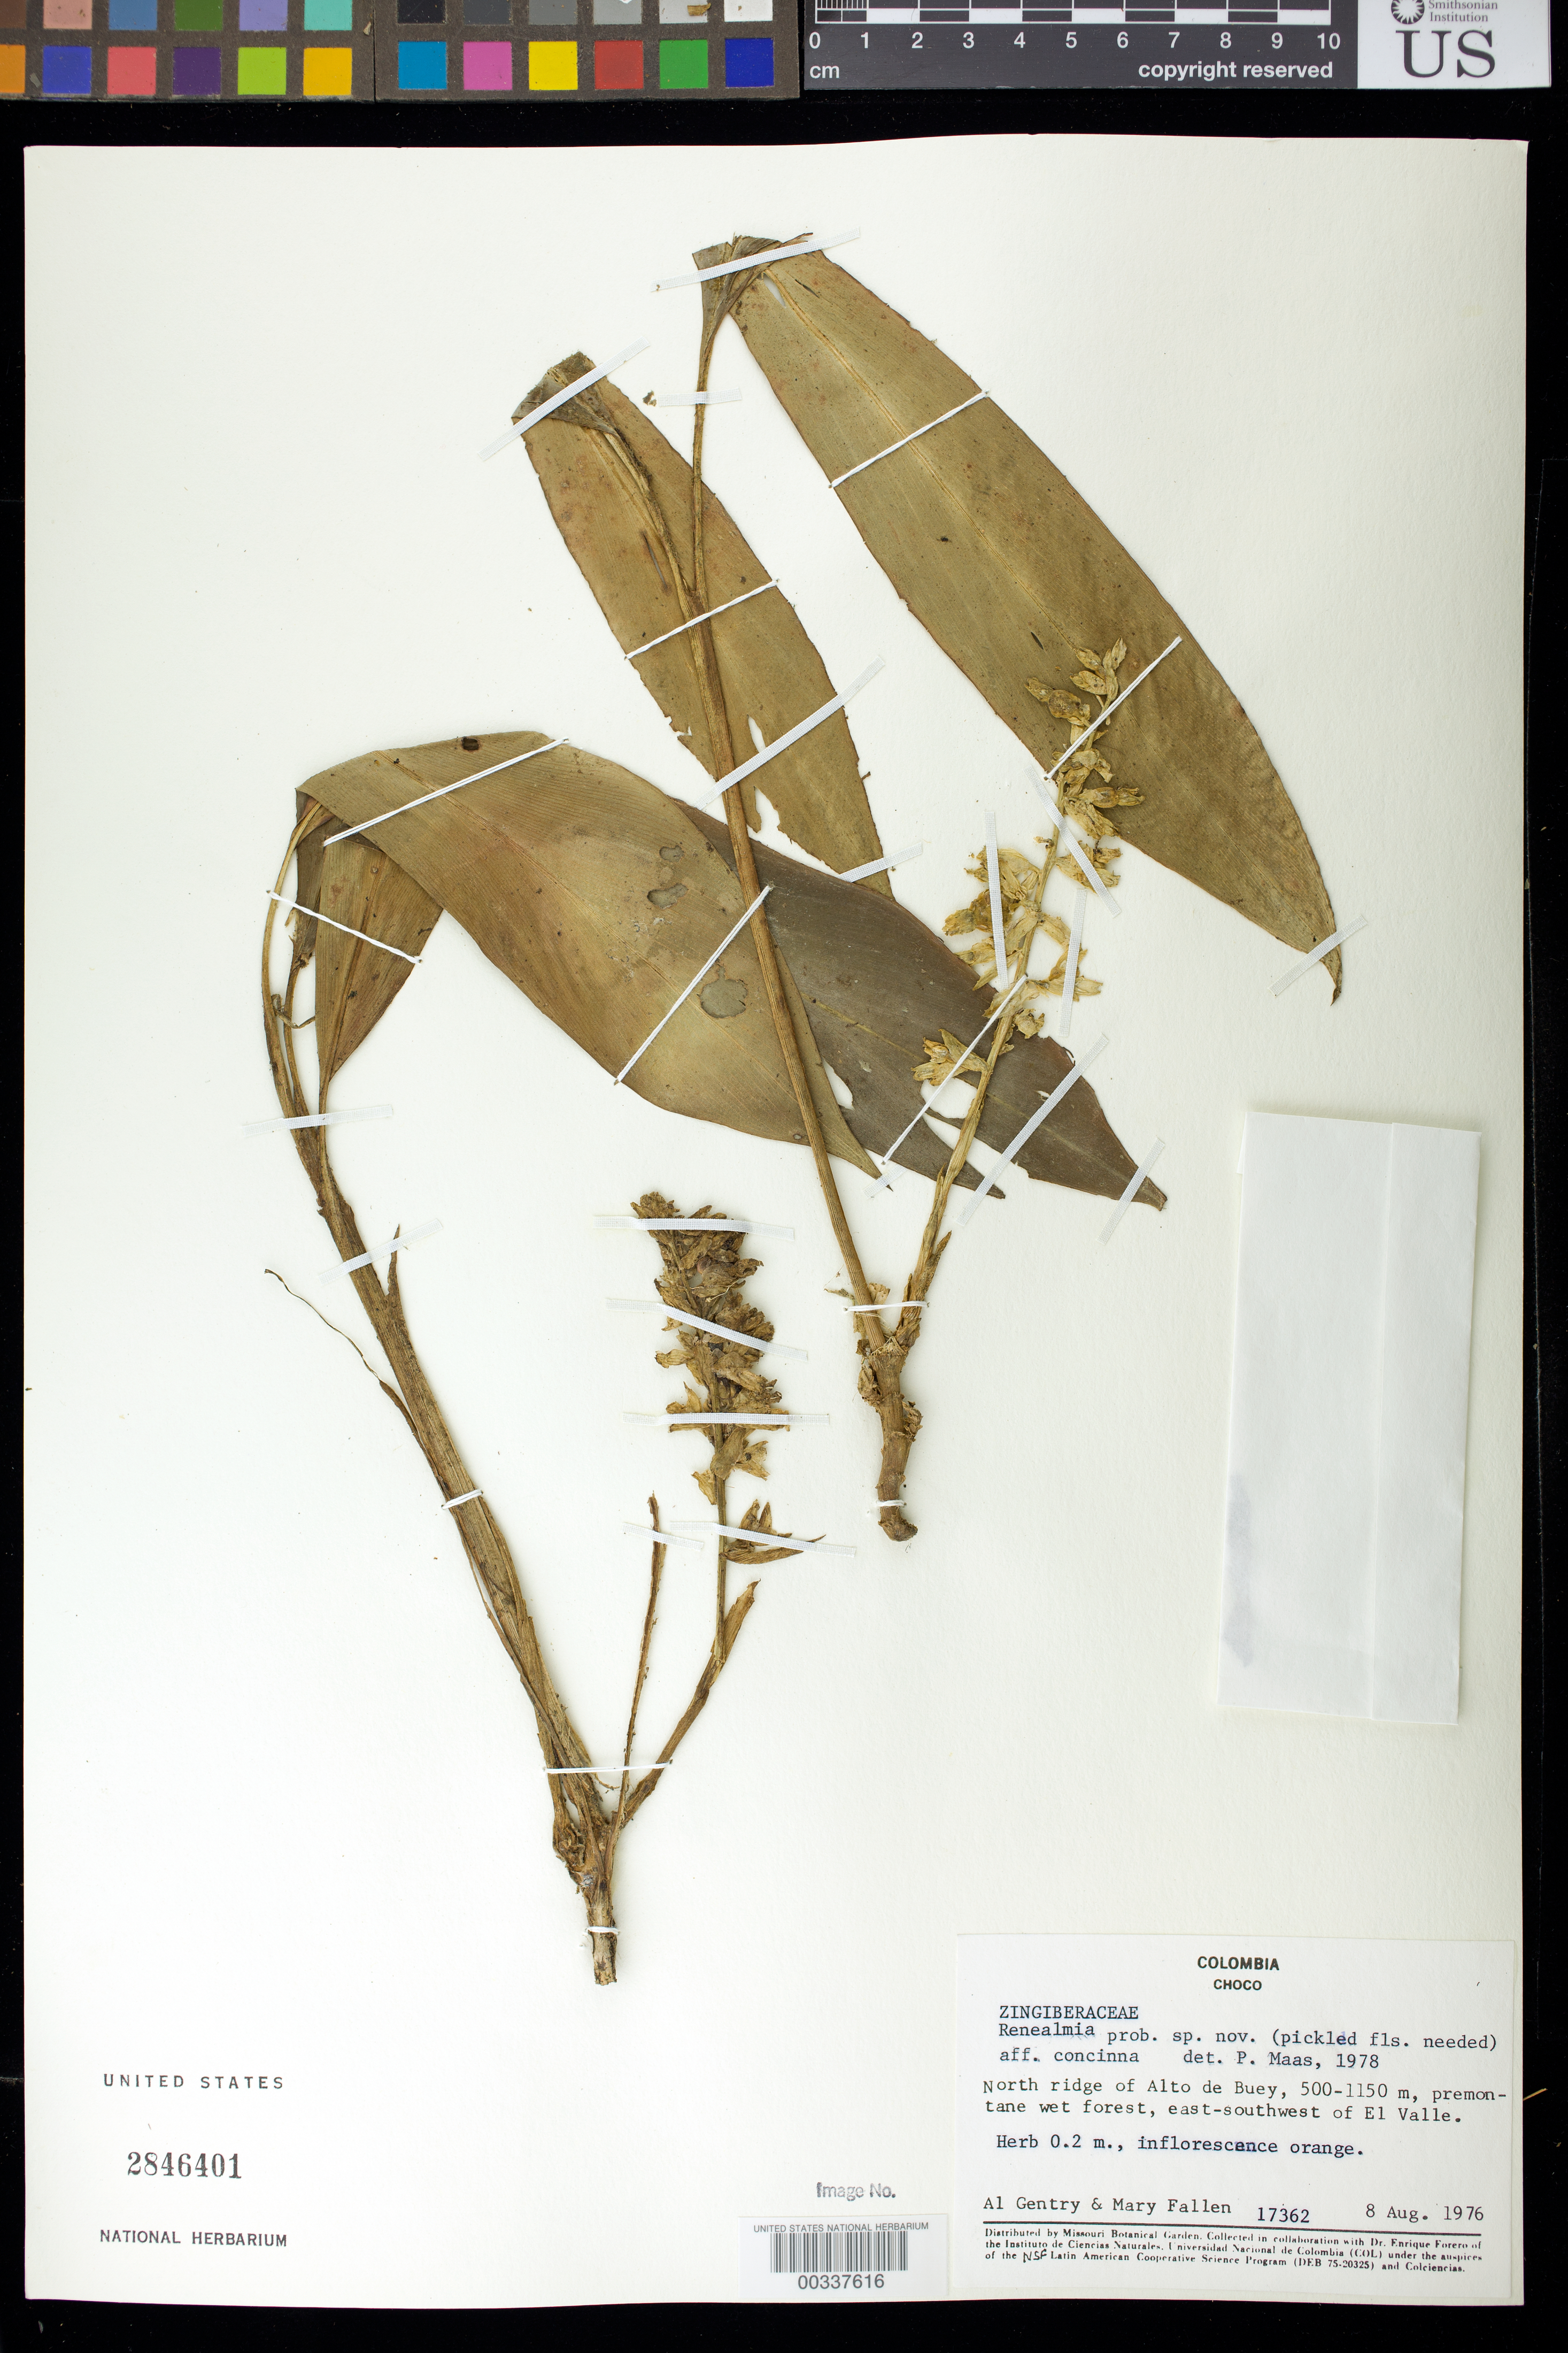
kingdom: Plantae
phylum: Tracheophyta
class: Liliopsida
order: Zingiberales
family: Zingiberaceae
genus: Renealmia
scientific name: Renealmia concinna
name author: Standl.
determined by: Maas, Paul J. M.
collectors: A. H. Gentry & M. Fallen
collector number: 17362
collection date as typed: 08 Aug 1976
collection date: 1976-08-08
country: Colombia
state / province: Chocó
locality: N ridge of Alto de Buey, ESW of el Valle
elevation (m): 500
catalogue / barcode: US 2846401